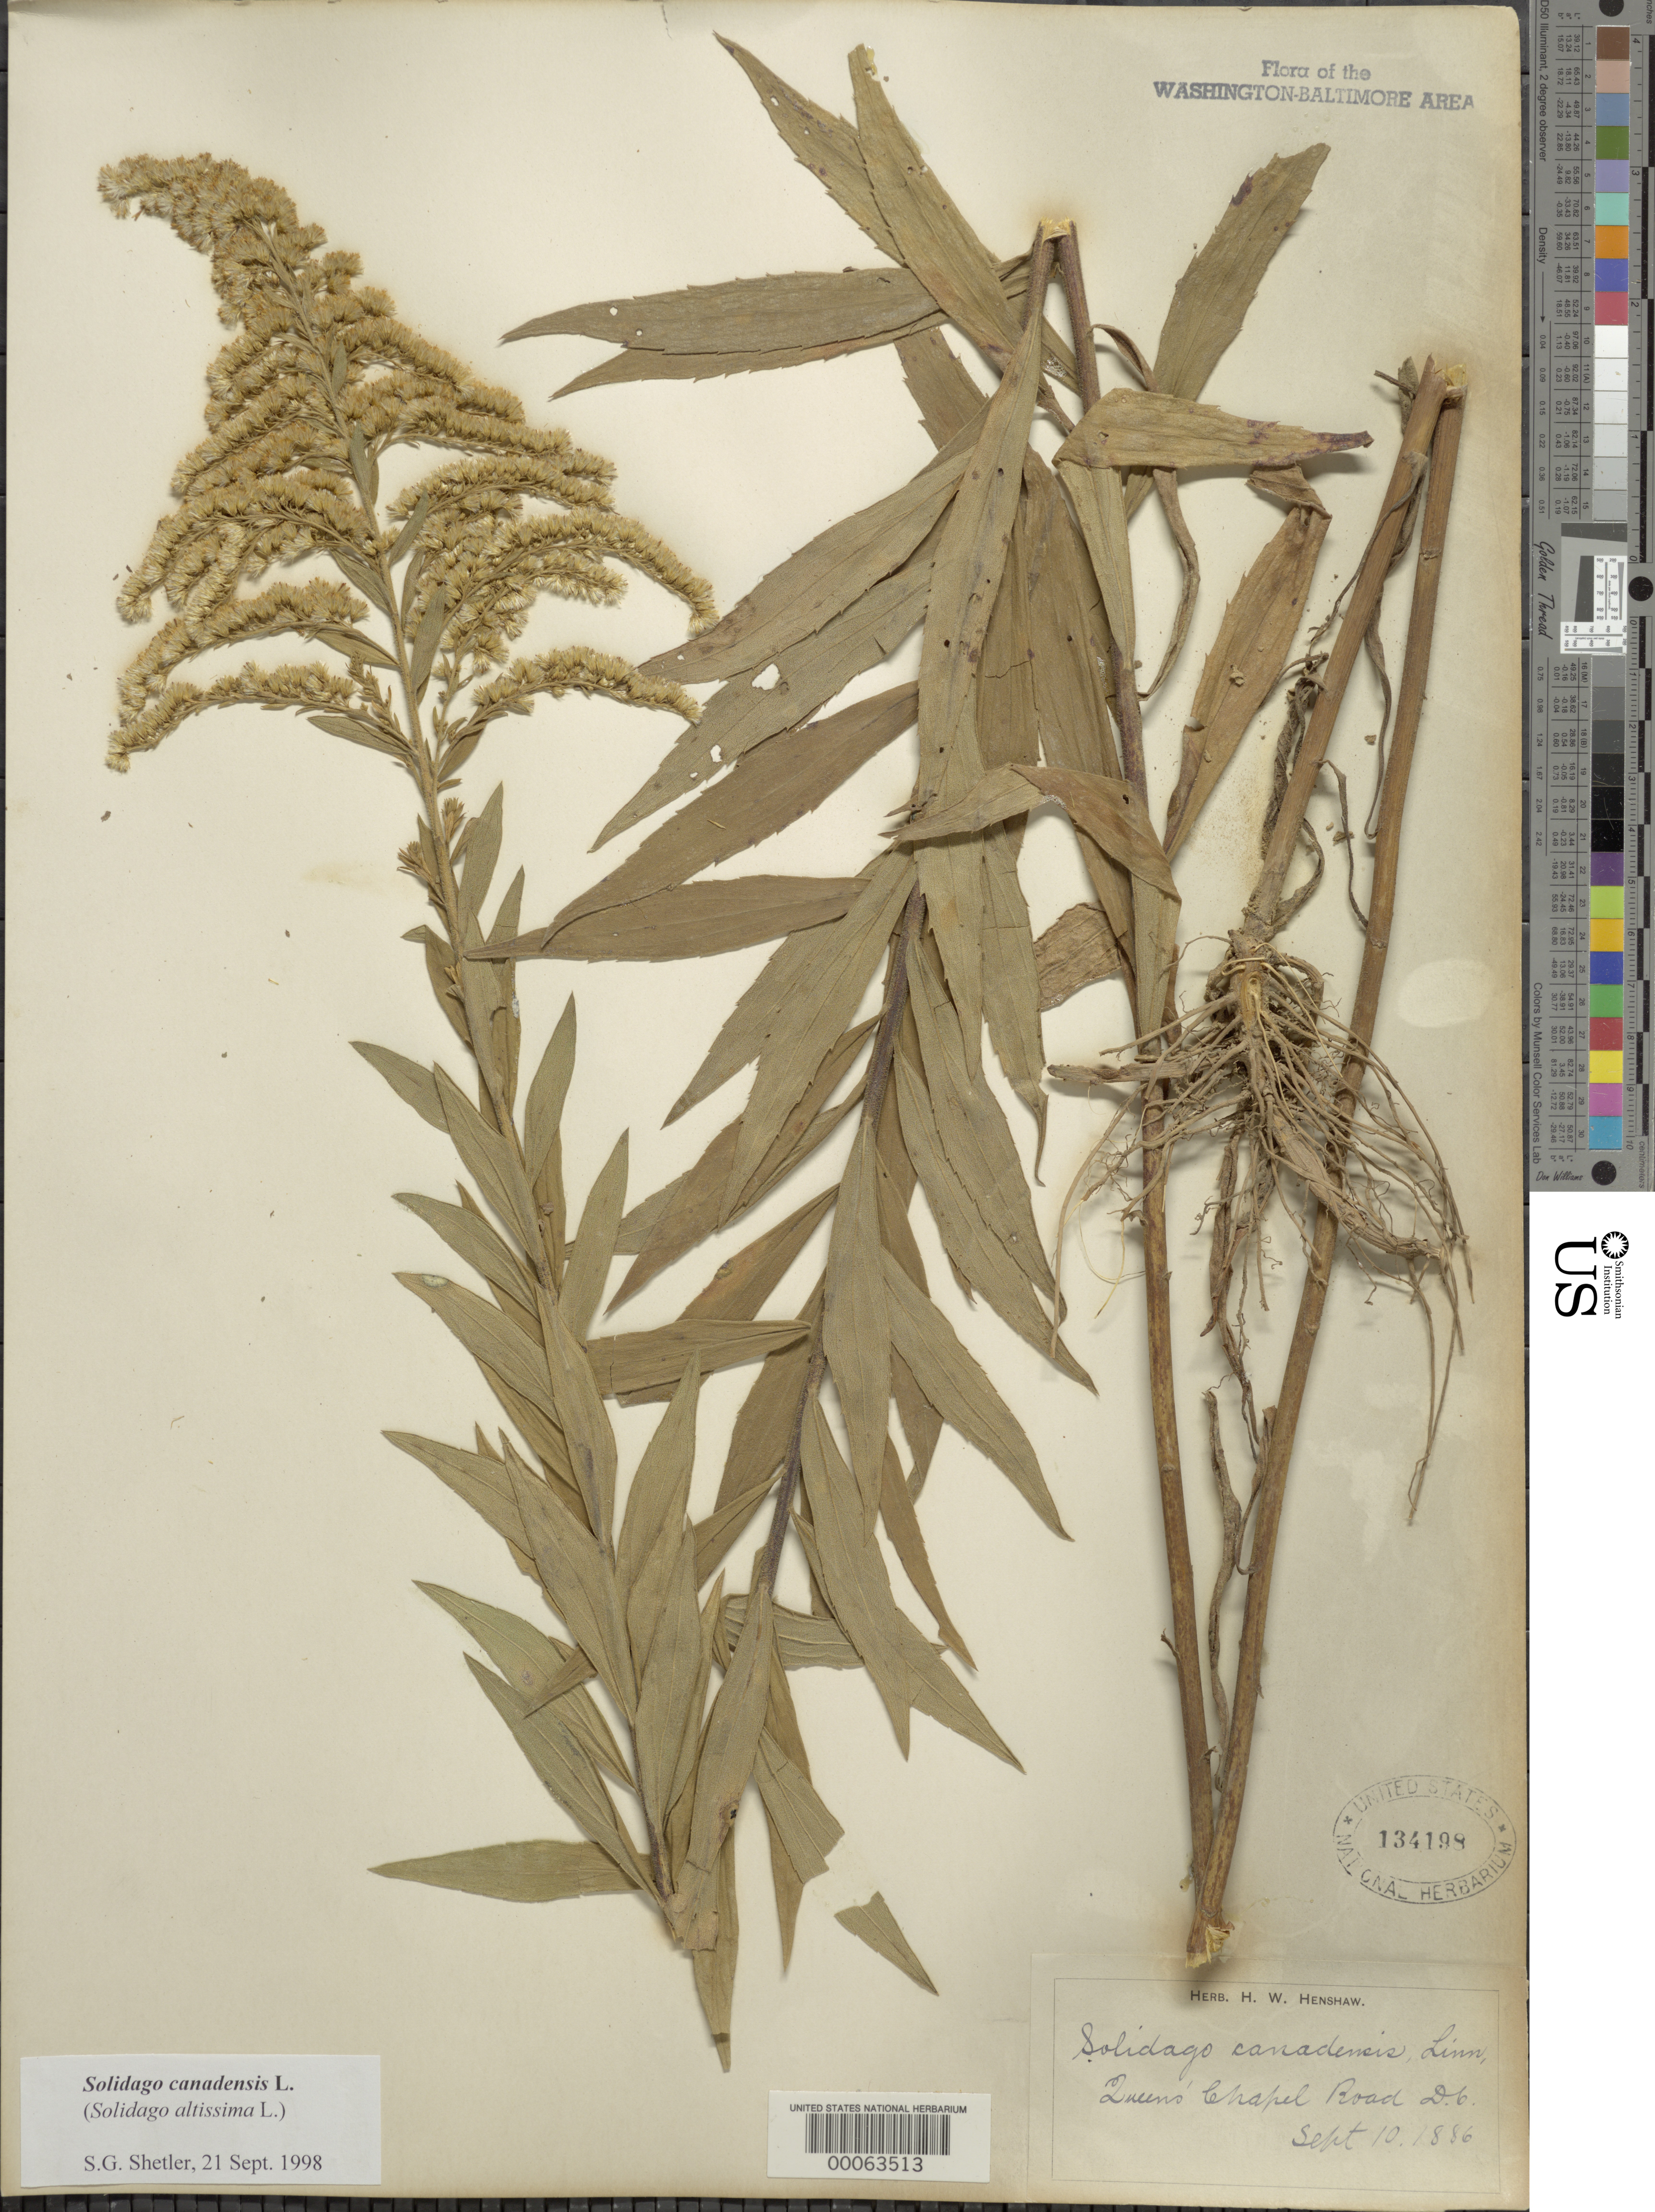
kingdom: Plantae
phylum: Tracheophyta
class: Magnoliopsida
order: Asterales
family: Asteraceae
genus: Solidago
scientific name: Solidago canadensis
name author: L.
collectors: H. Henshaw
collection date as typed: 10 Sep 1886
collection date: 1886-09-10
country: United States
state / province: District of Columbia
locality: Queens Chapel Road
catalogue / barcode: US 134198